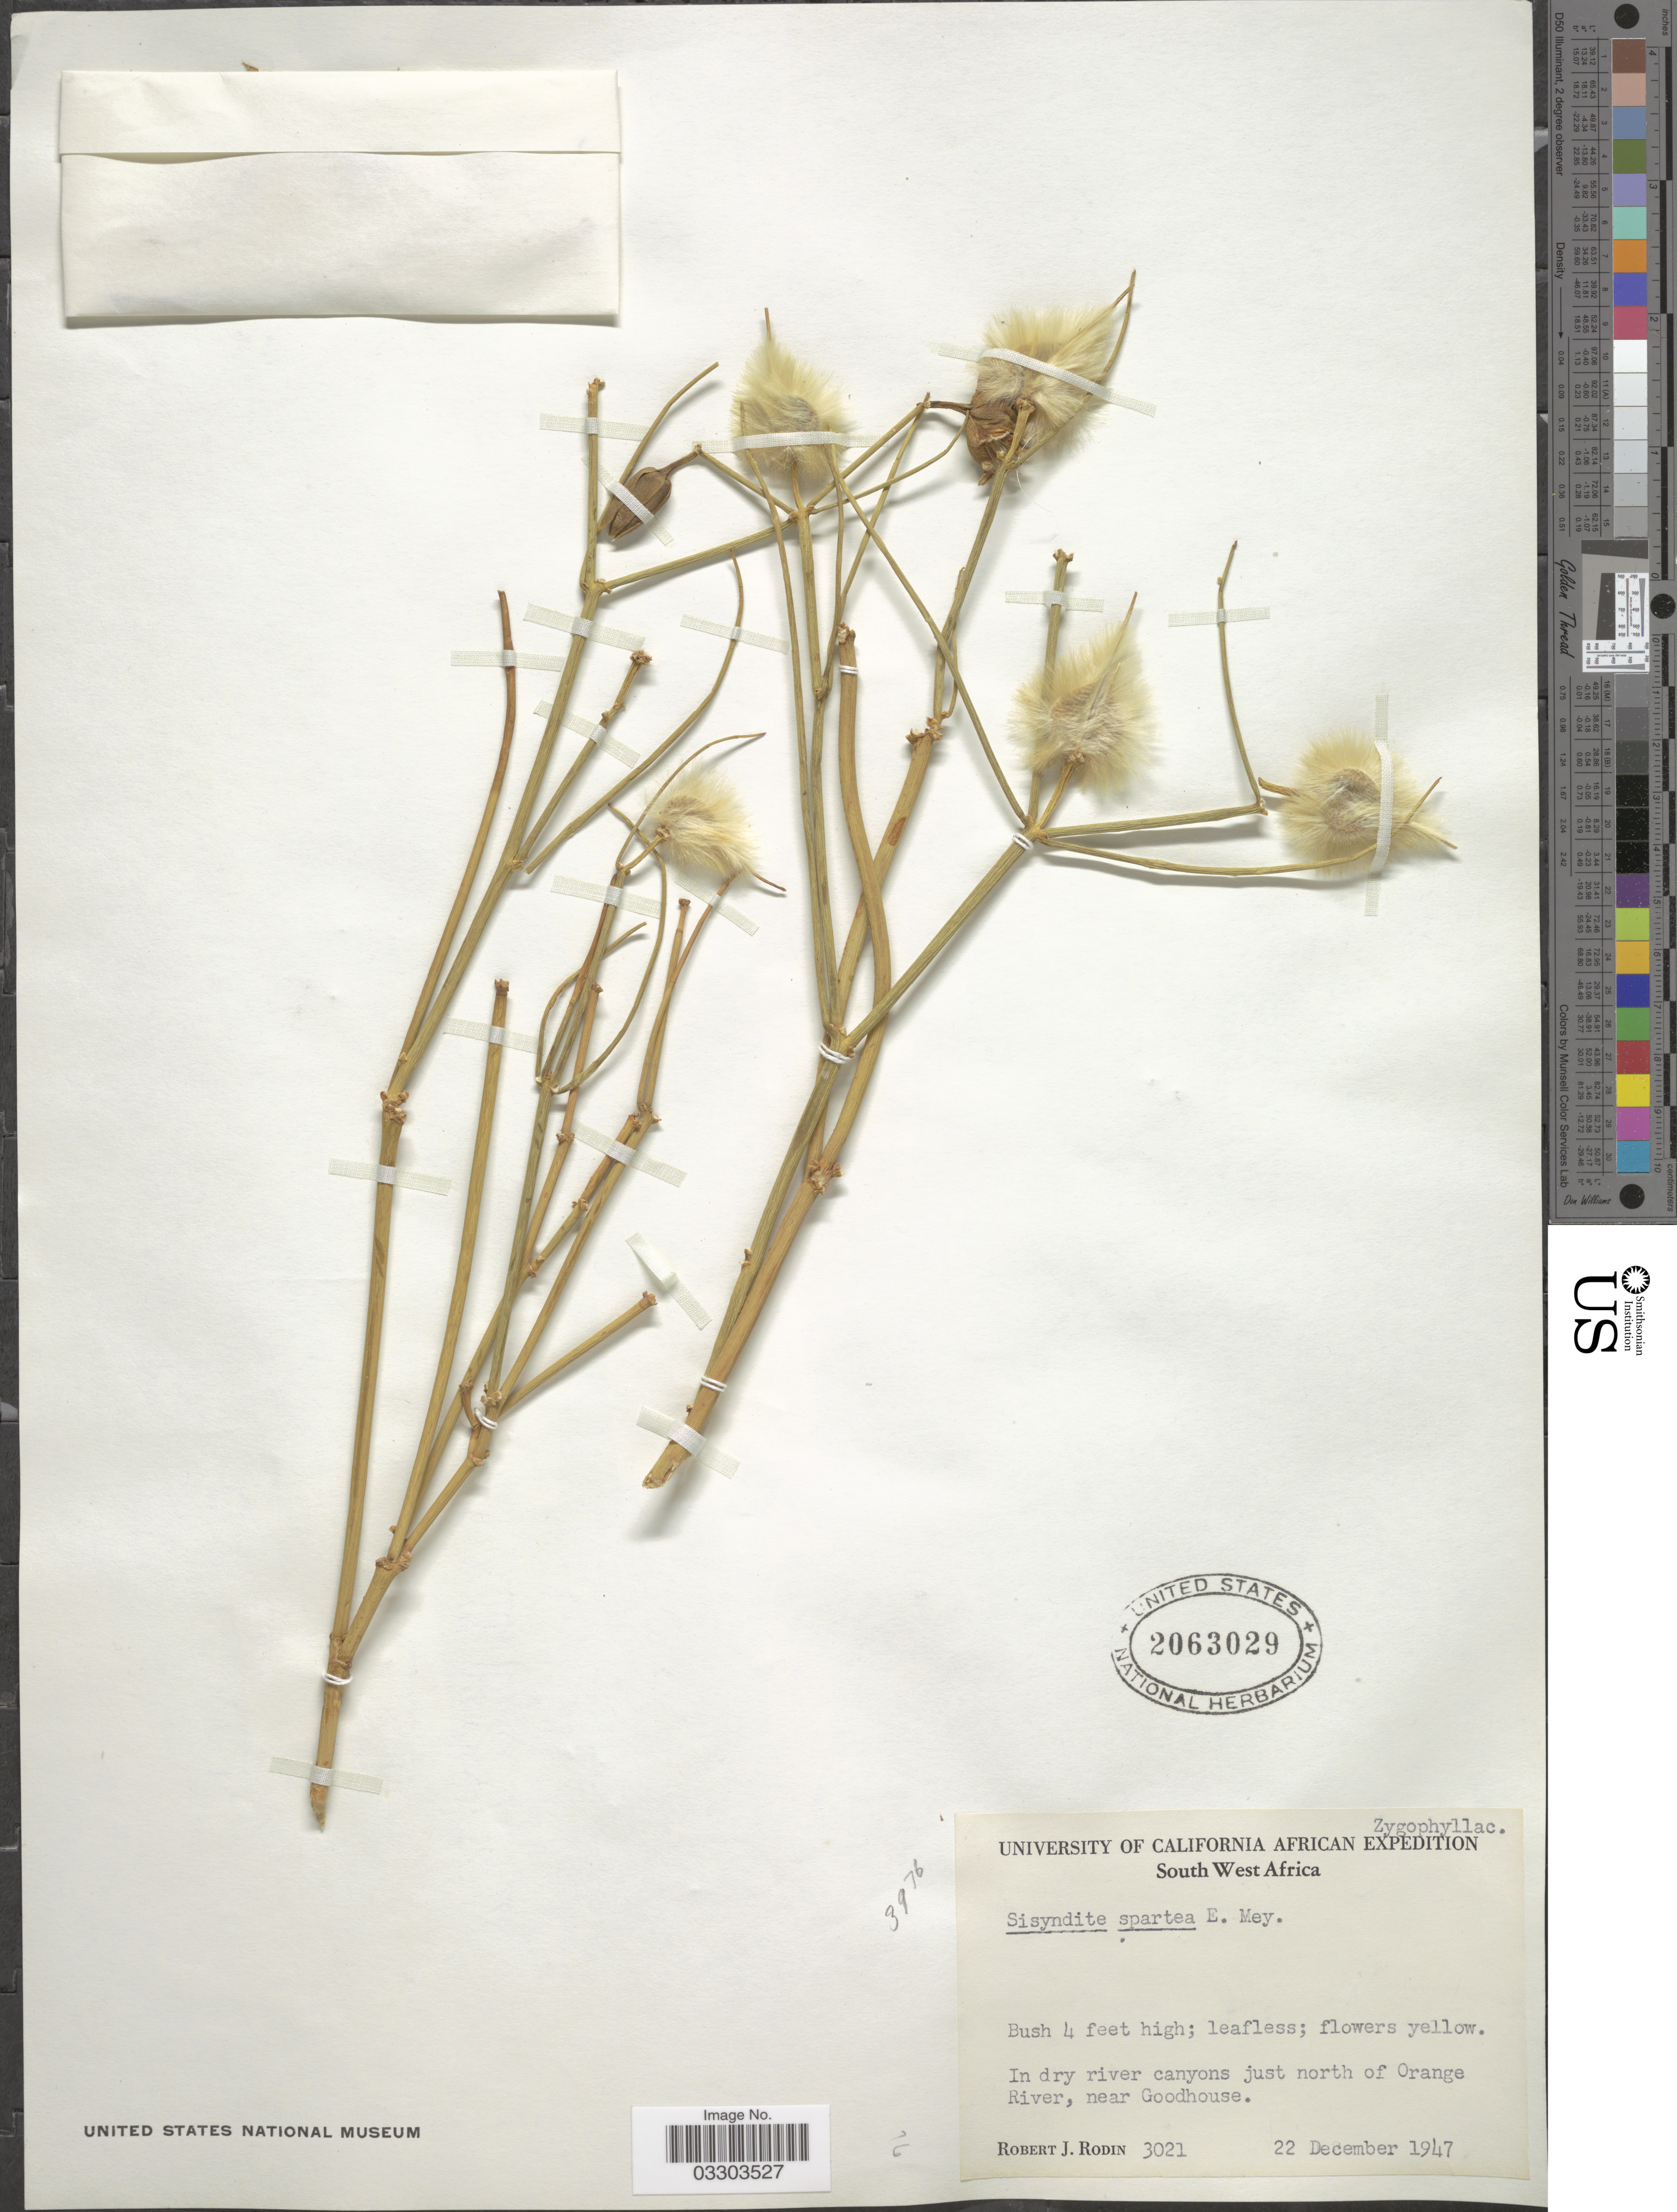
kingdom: Plantae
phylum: Tracheophyta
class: Magnoliopsida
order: Zygophyllales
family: Zygophyllaceae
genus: Sisyndite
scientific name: Sisyndite spartea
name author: E. Mey. ex Sond.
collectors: R. J. Rodin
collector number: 3021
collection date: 1947-12-22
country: Namibia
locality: South West Africa. In dry river canyons just north of Orange River, near Goodhouse.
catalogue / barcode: US 2063029